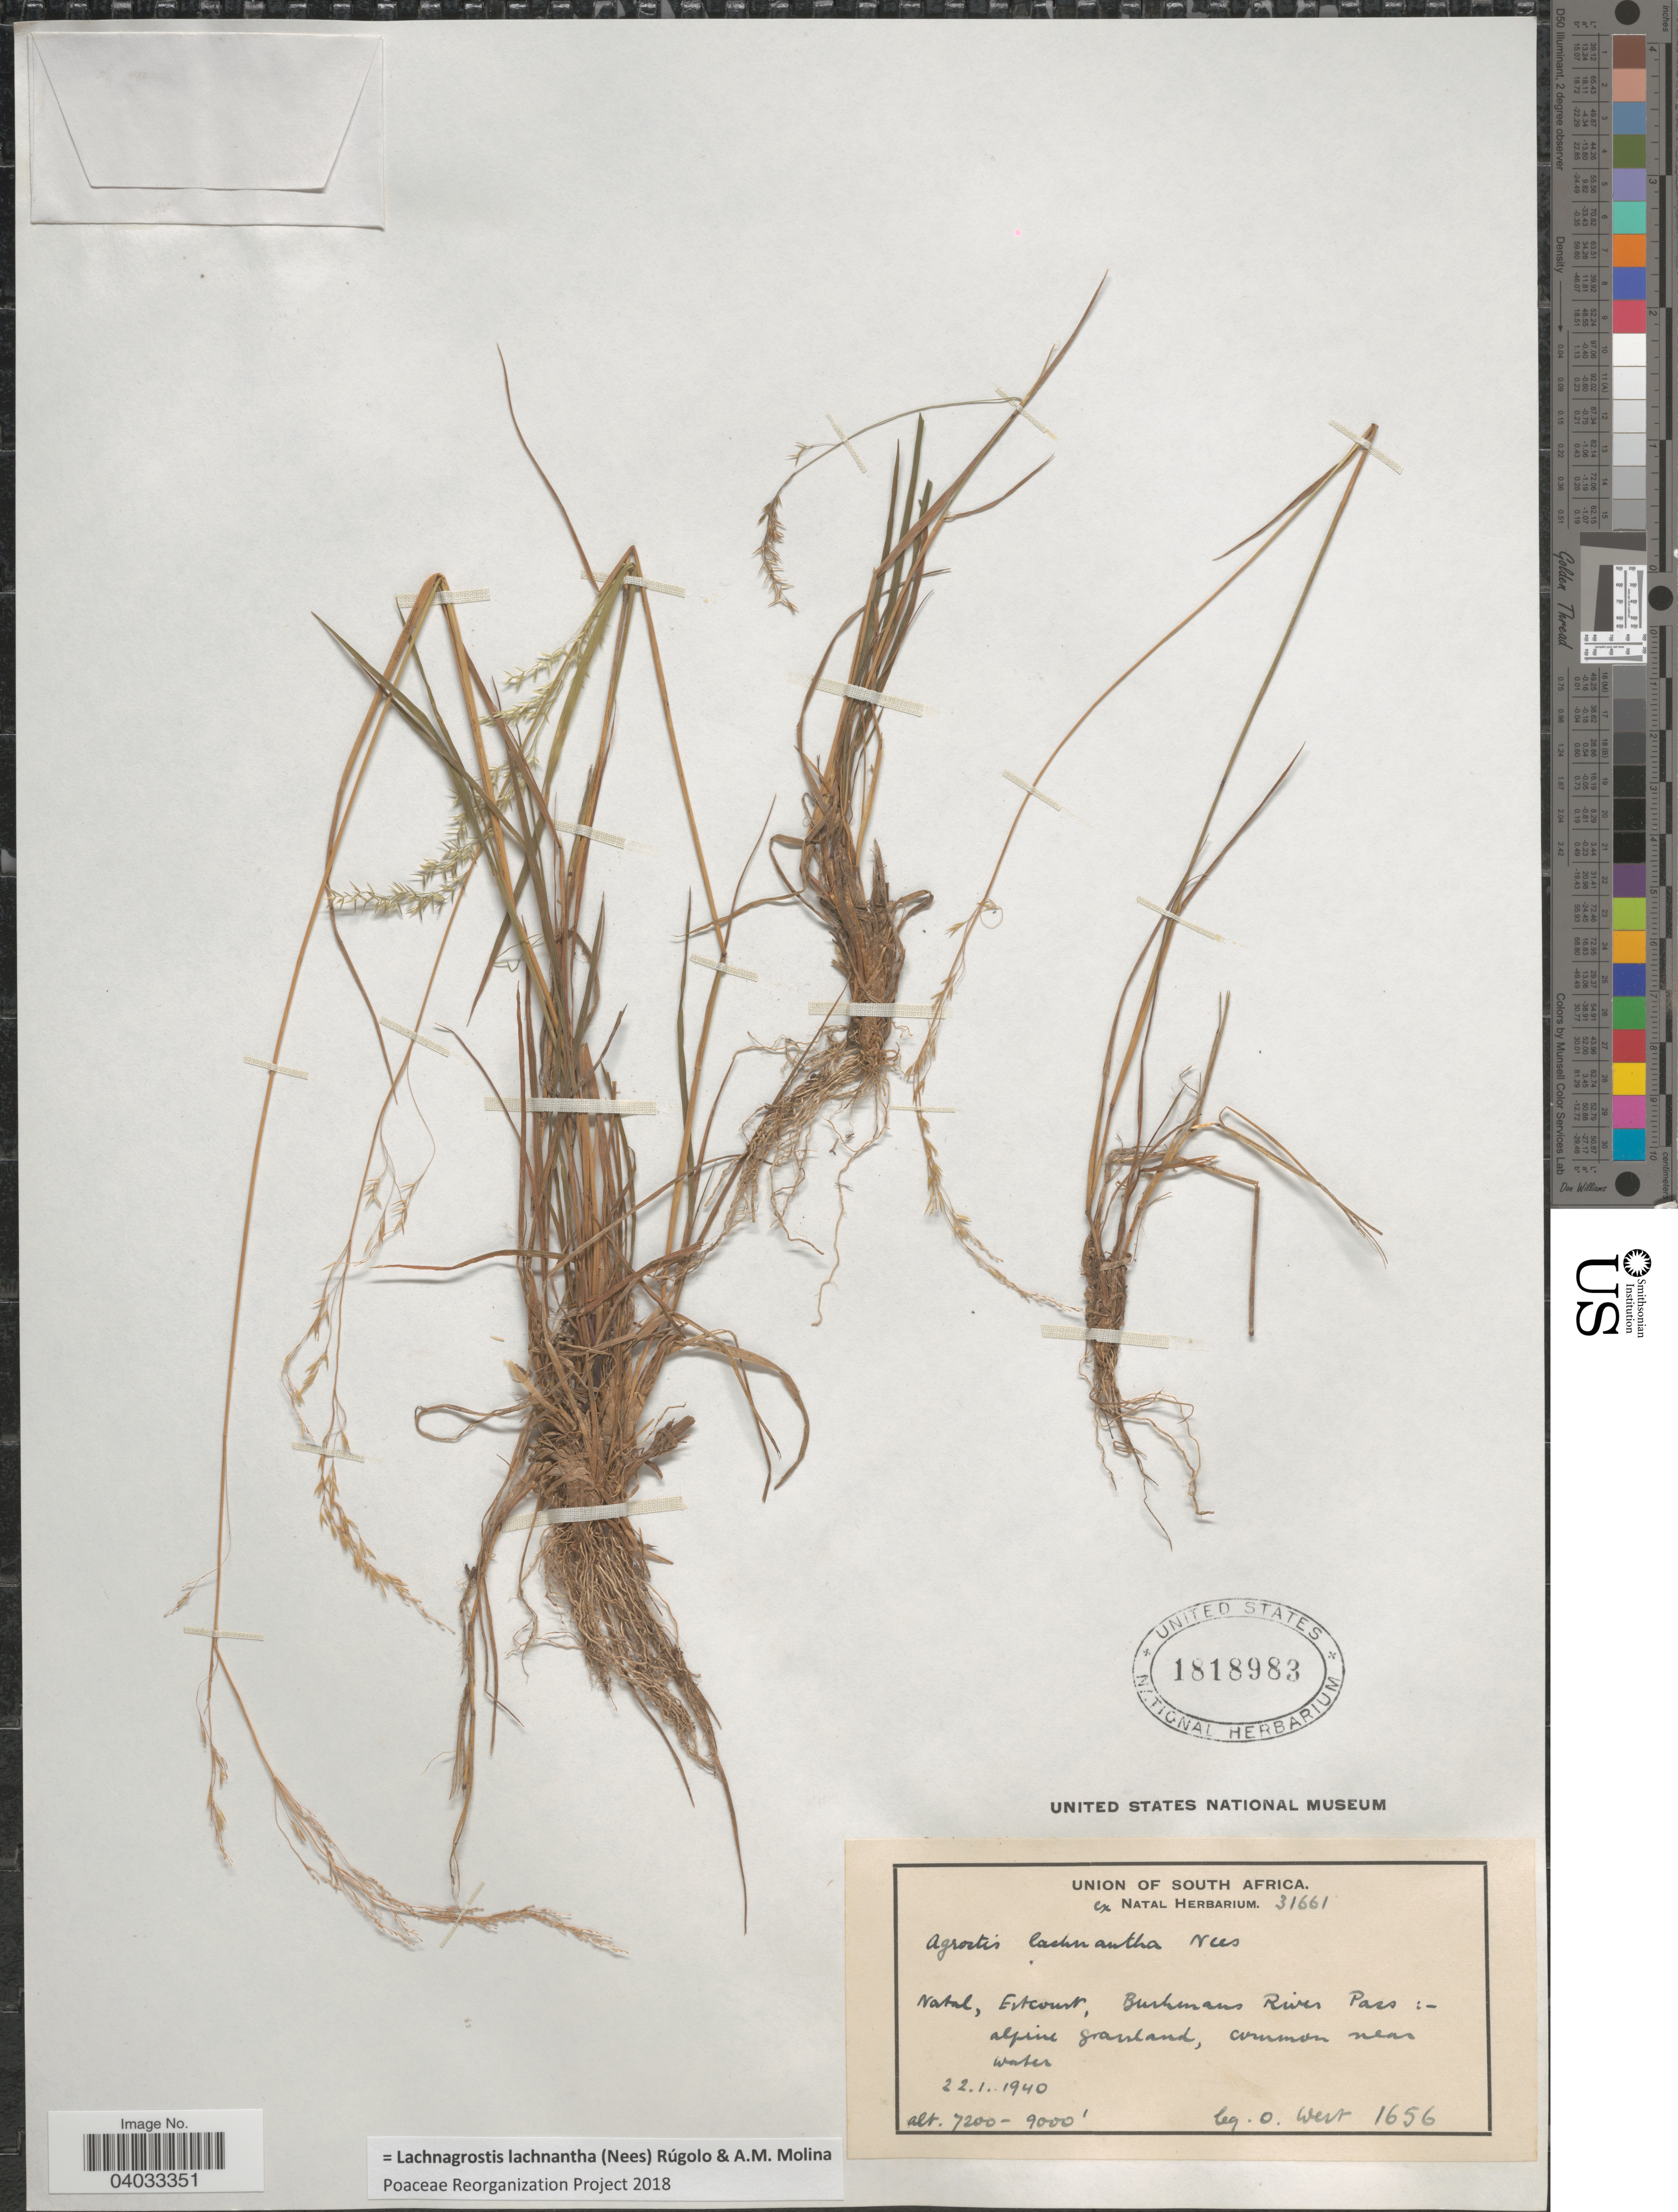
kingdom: Plantae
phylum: Tracheophyta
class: Liliopsida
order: Poales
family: Poaceae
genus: Lachnagrostis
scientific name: Lachnagrostis lachnantha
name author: (Nees) Rúgolo & A.M. Molina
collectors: O. West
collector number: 1656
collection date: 1940-01-22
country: South Africa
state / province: KwaZulu-Natal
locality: Natal, Estcourt, Bushmans River Pass.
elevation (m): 2195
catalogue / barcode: US 1818983